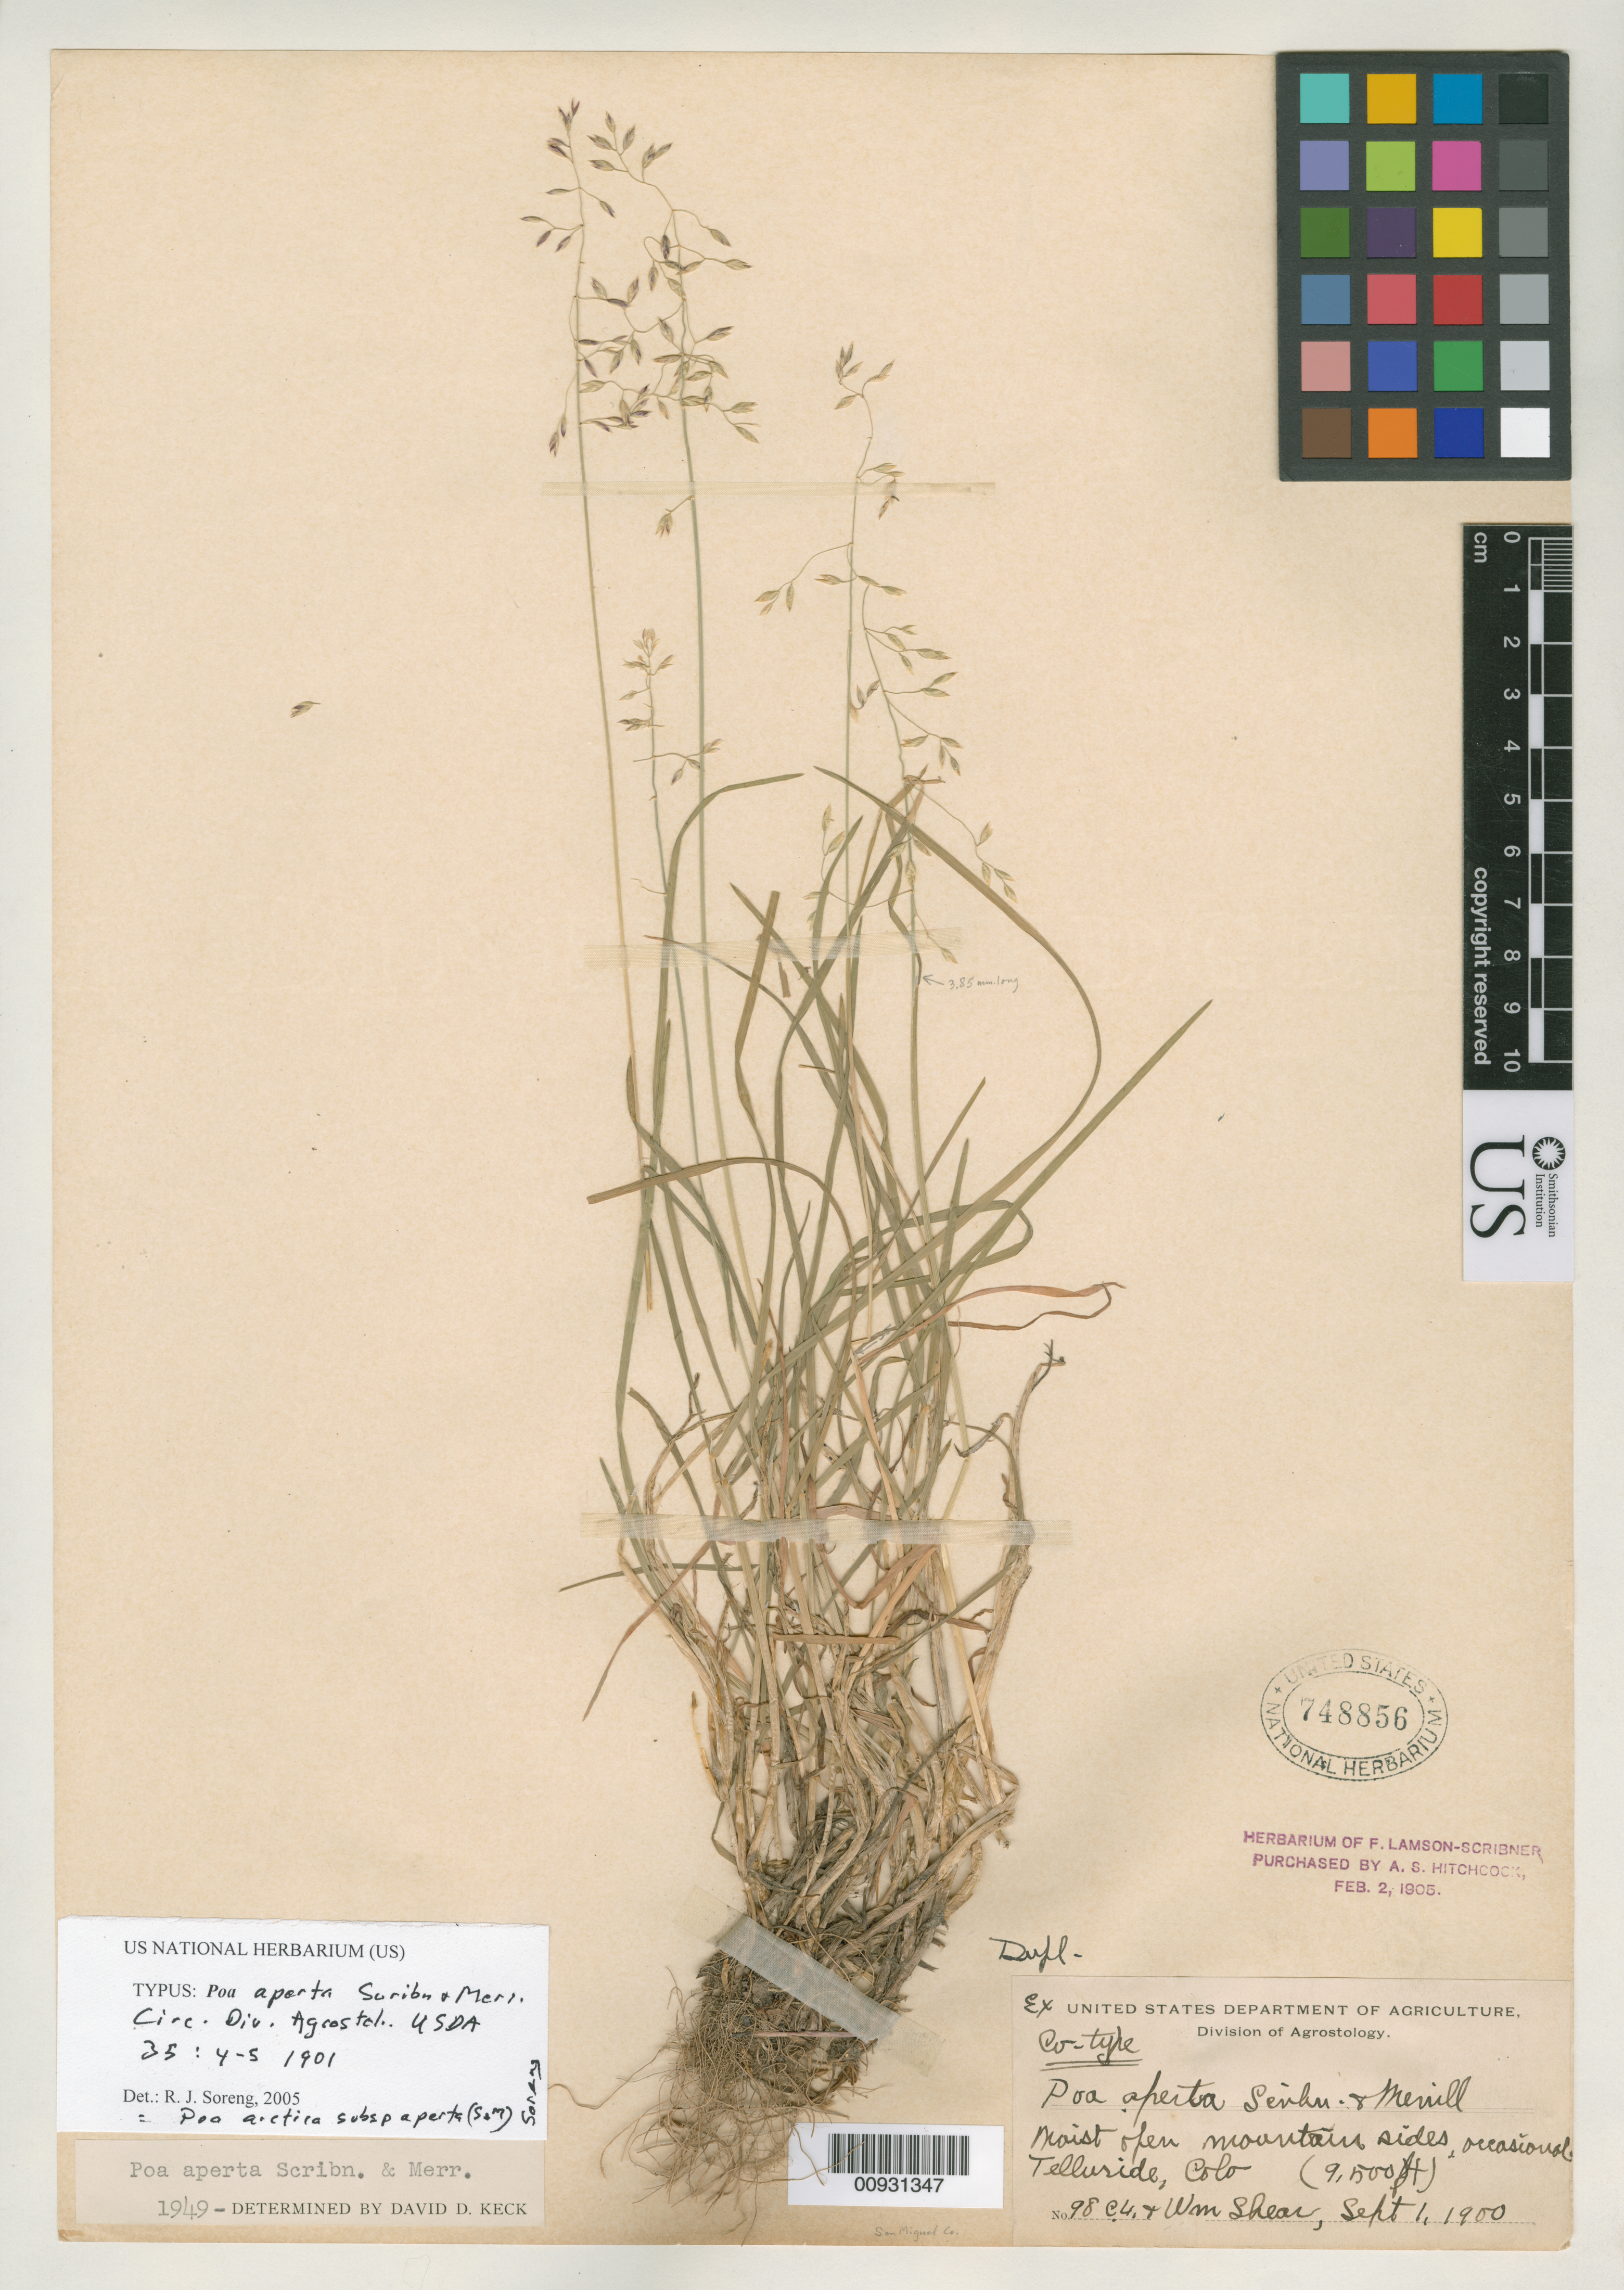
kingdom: Plantae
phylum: Tracheophyta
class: Liliopsida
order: Poales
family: Poaceae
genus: Poa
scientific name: Poa aperta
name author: Scribn. & Merr.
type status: Isotype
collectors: W. Shear & C. L. Shear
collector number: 98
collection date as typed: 01 Sep 1900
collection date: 1900-09-01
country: United States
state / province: Colorado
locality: Telluride.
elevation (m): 2896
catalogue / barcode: US 748856